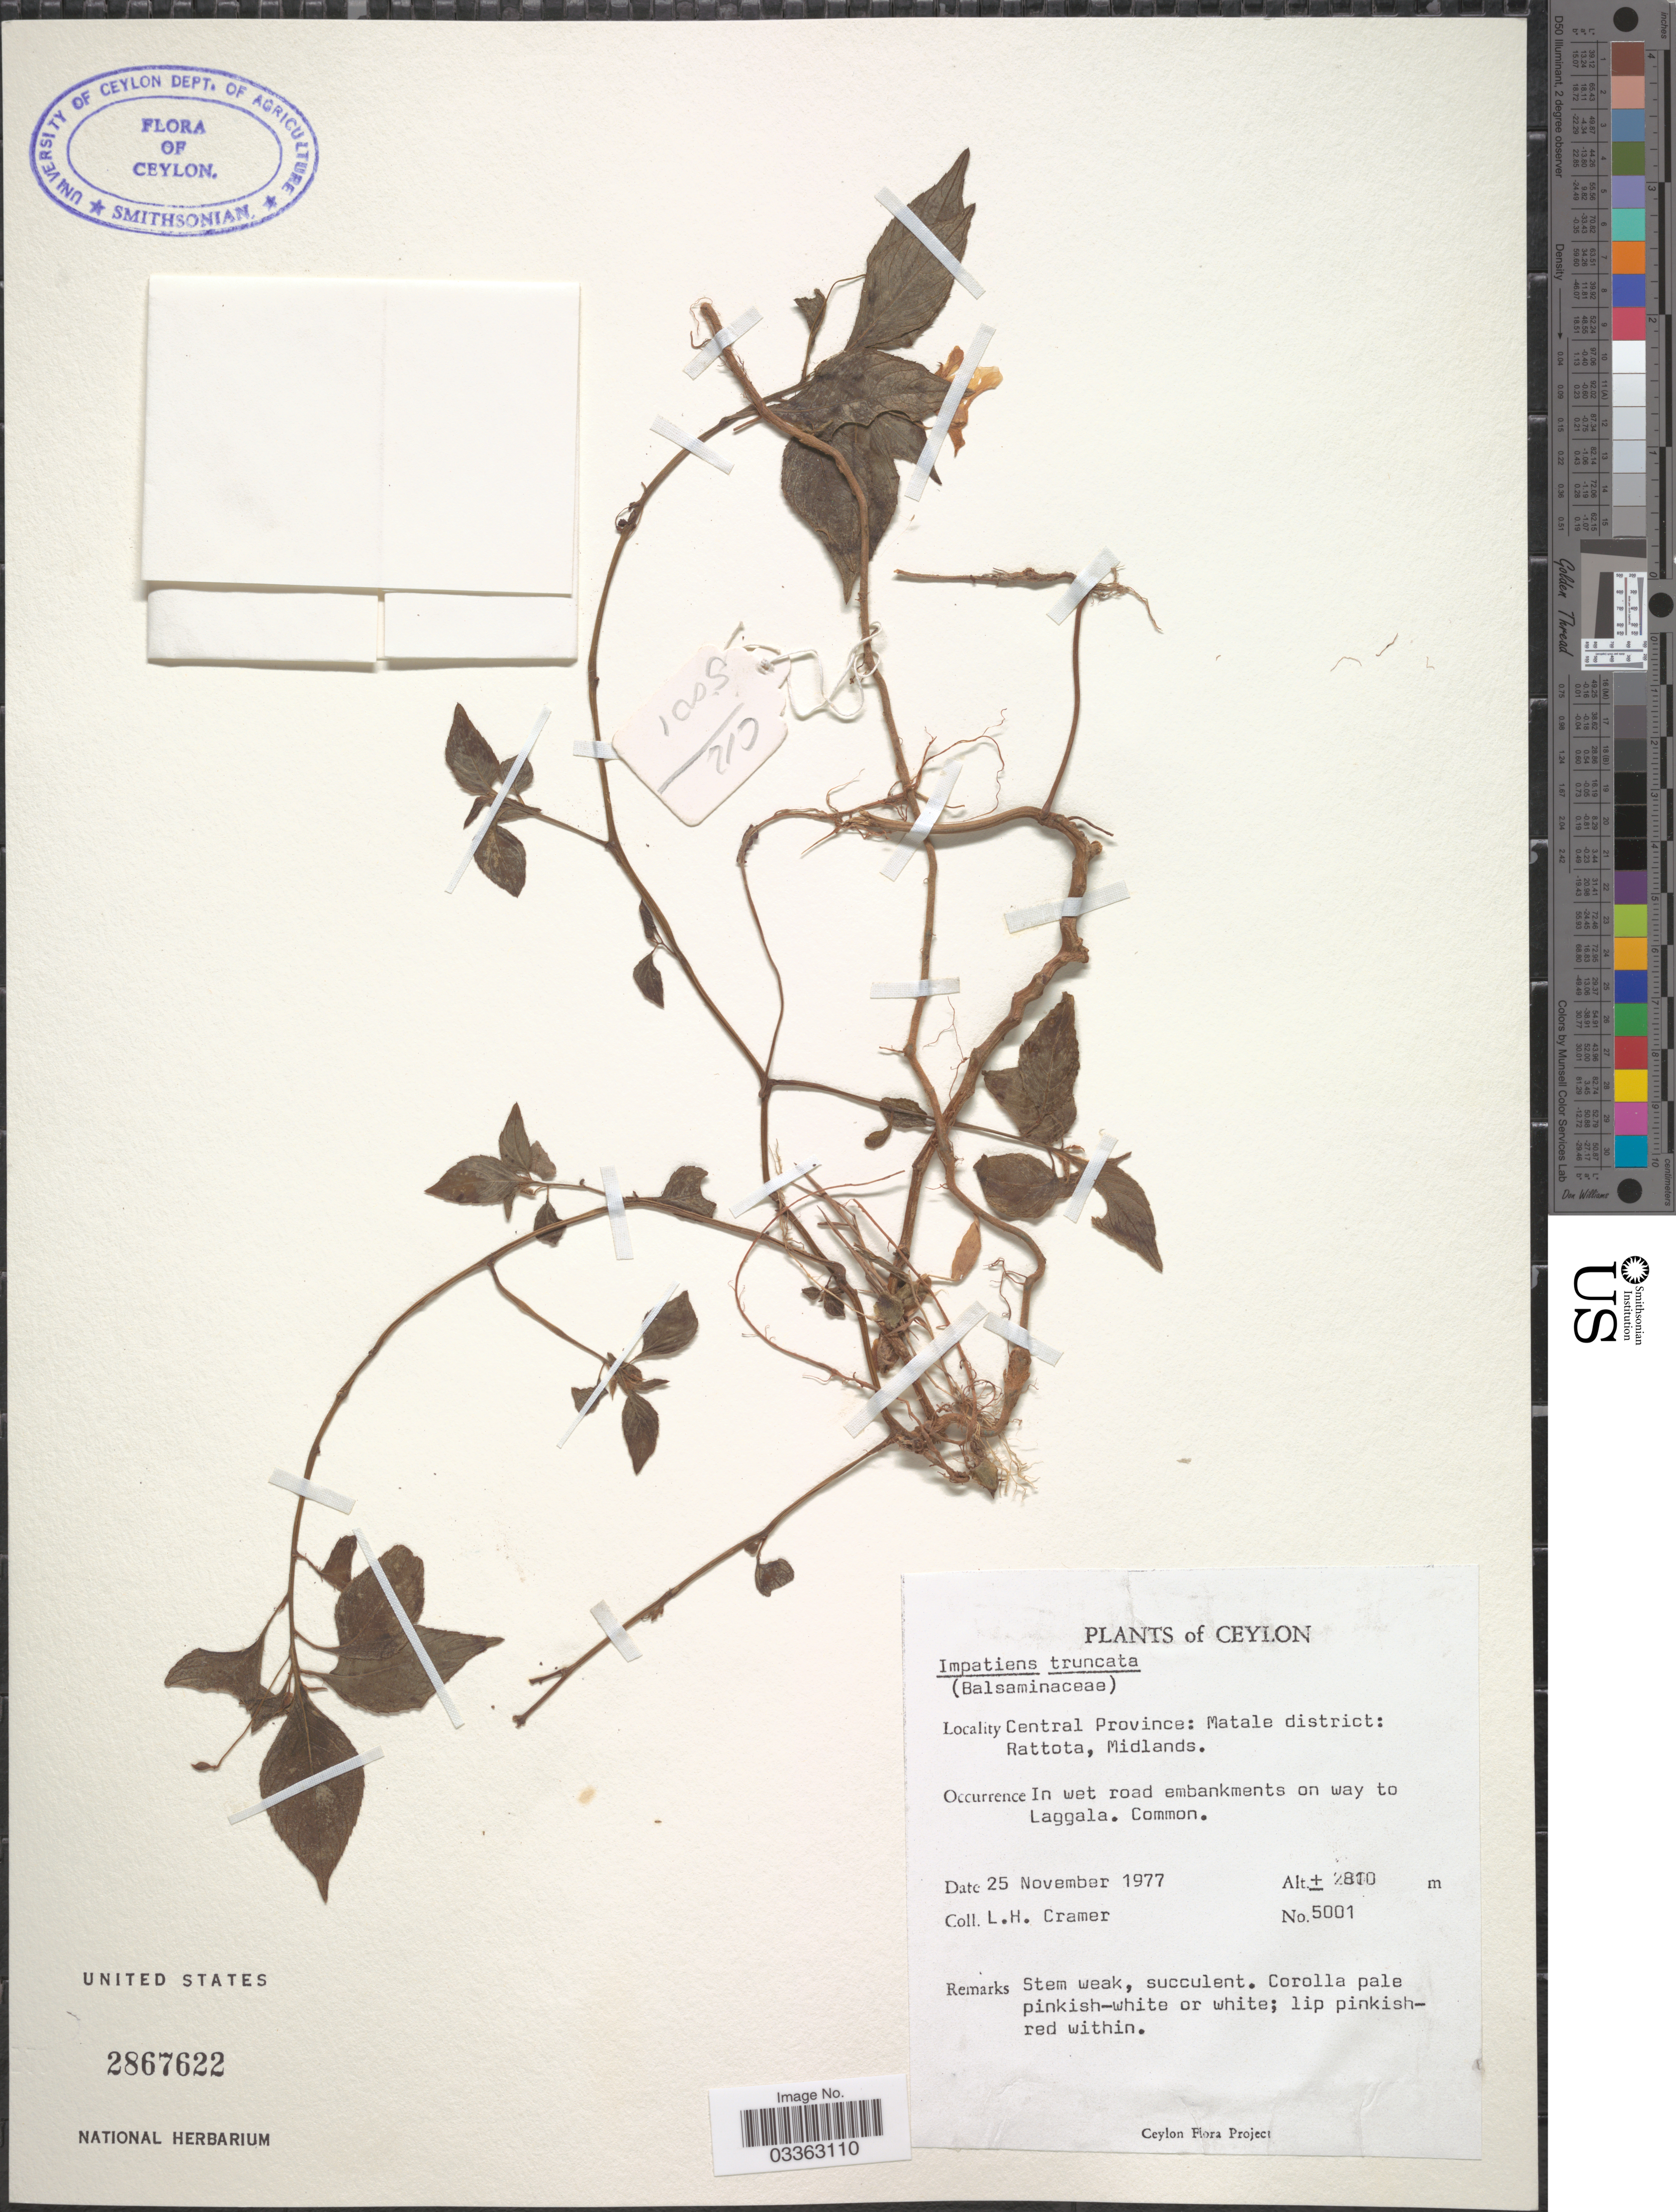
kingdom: Plantae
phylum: Tracheophyta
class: Magnoliopsida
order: Ericales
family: Balsaminaceae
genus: Impatiens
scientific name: Impatiens truncata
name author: Thwaites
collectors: L. H. Cramer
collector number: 5001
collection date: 1977-11-25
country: Sri Lanka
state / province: Central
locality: Ceylon, Matale district: Rattota, Midlands. In wet road embankments on way to Laggala.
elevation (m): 2810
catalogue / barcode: US 2867622